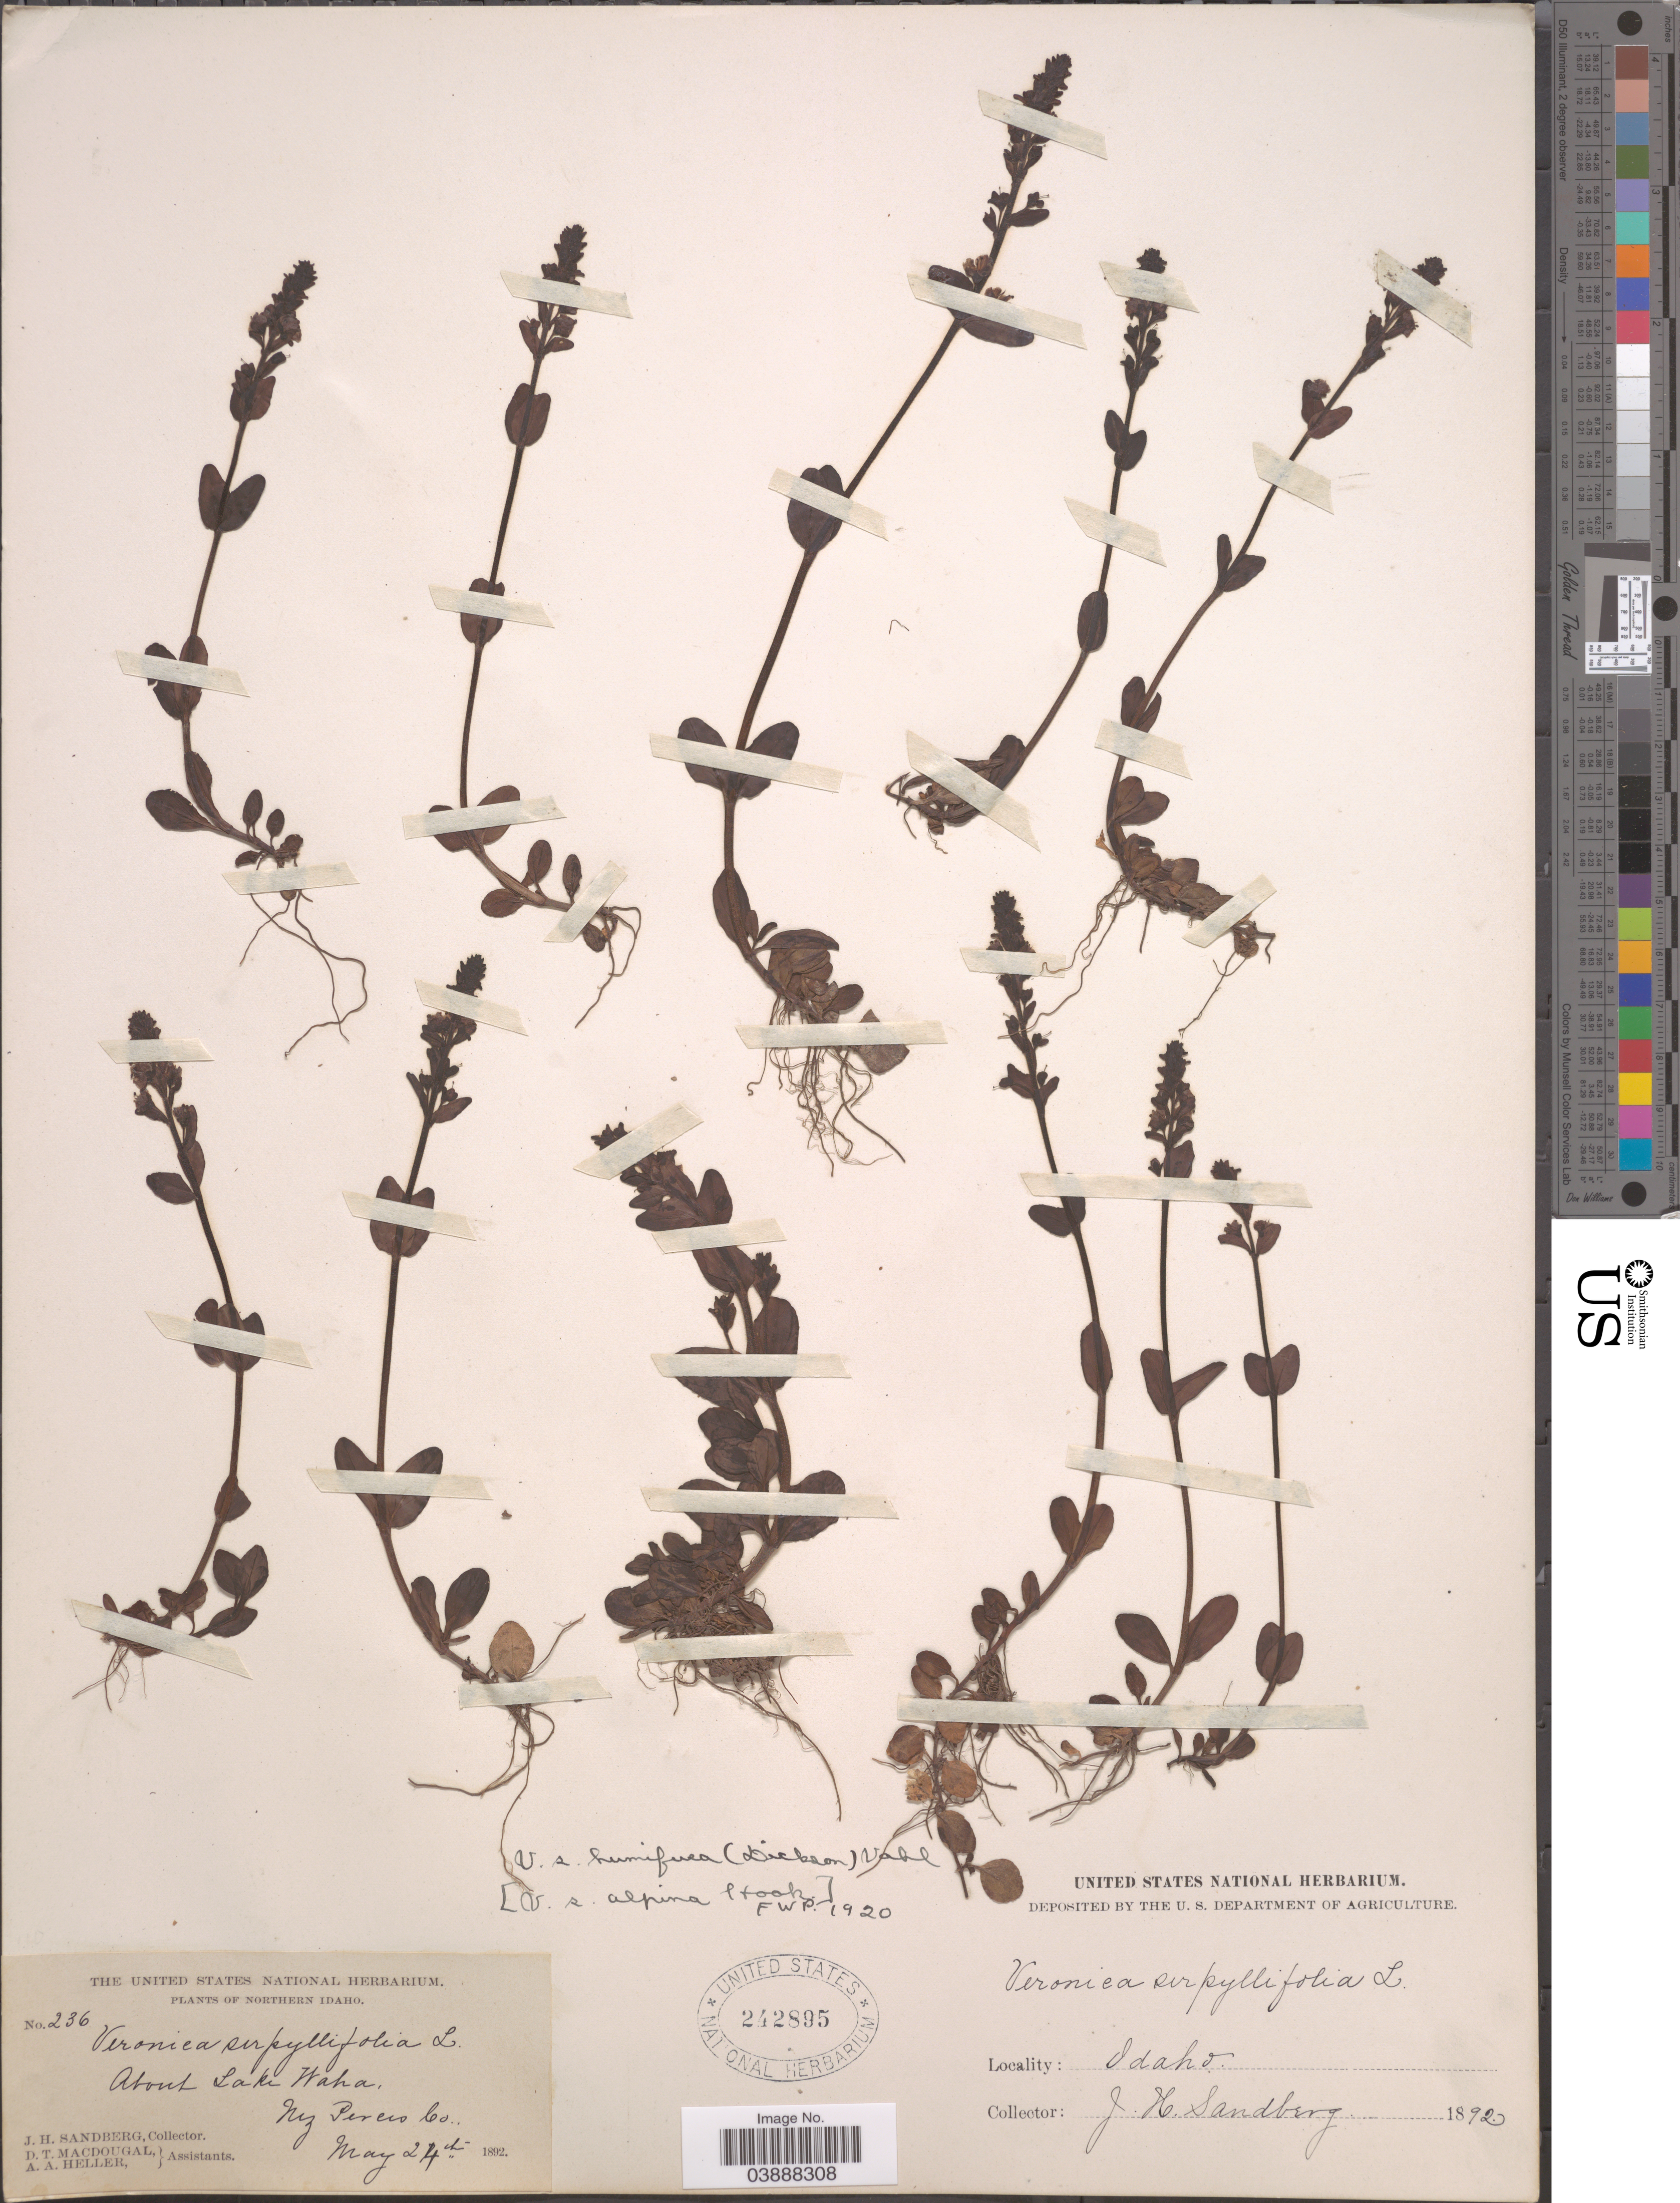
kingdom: Plantae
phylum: Tracheophyta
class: Magnoliopsida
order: Lamiales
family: Plantaginaceae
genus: Veronica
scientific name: Veronica serpyllifolia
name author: L.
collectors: J. H. Sandberg, D. T. MacDougal & A. A. Heller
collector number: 236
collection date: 1892-05-24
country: United States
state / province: Idaho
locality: Northern Idaho. About Lake Waha, Nez Perces Co.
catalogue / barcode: US 242895